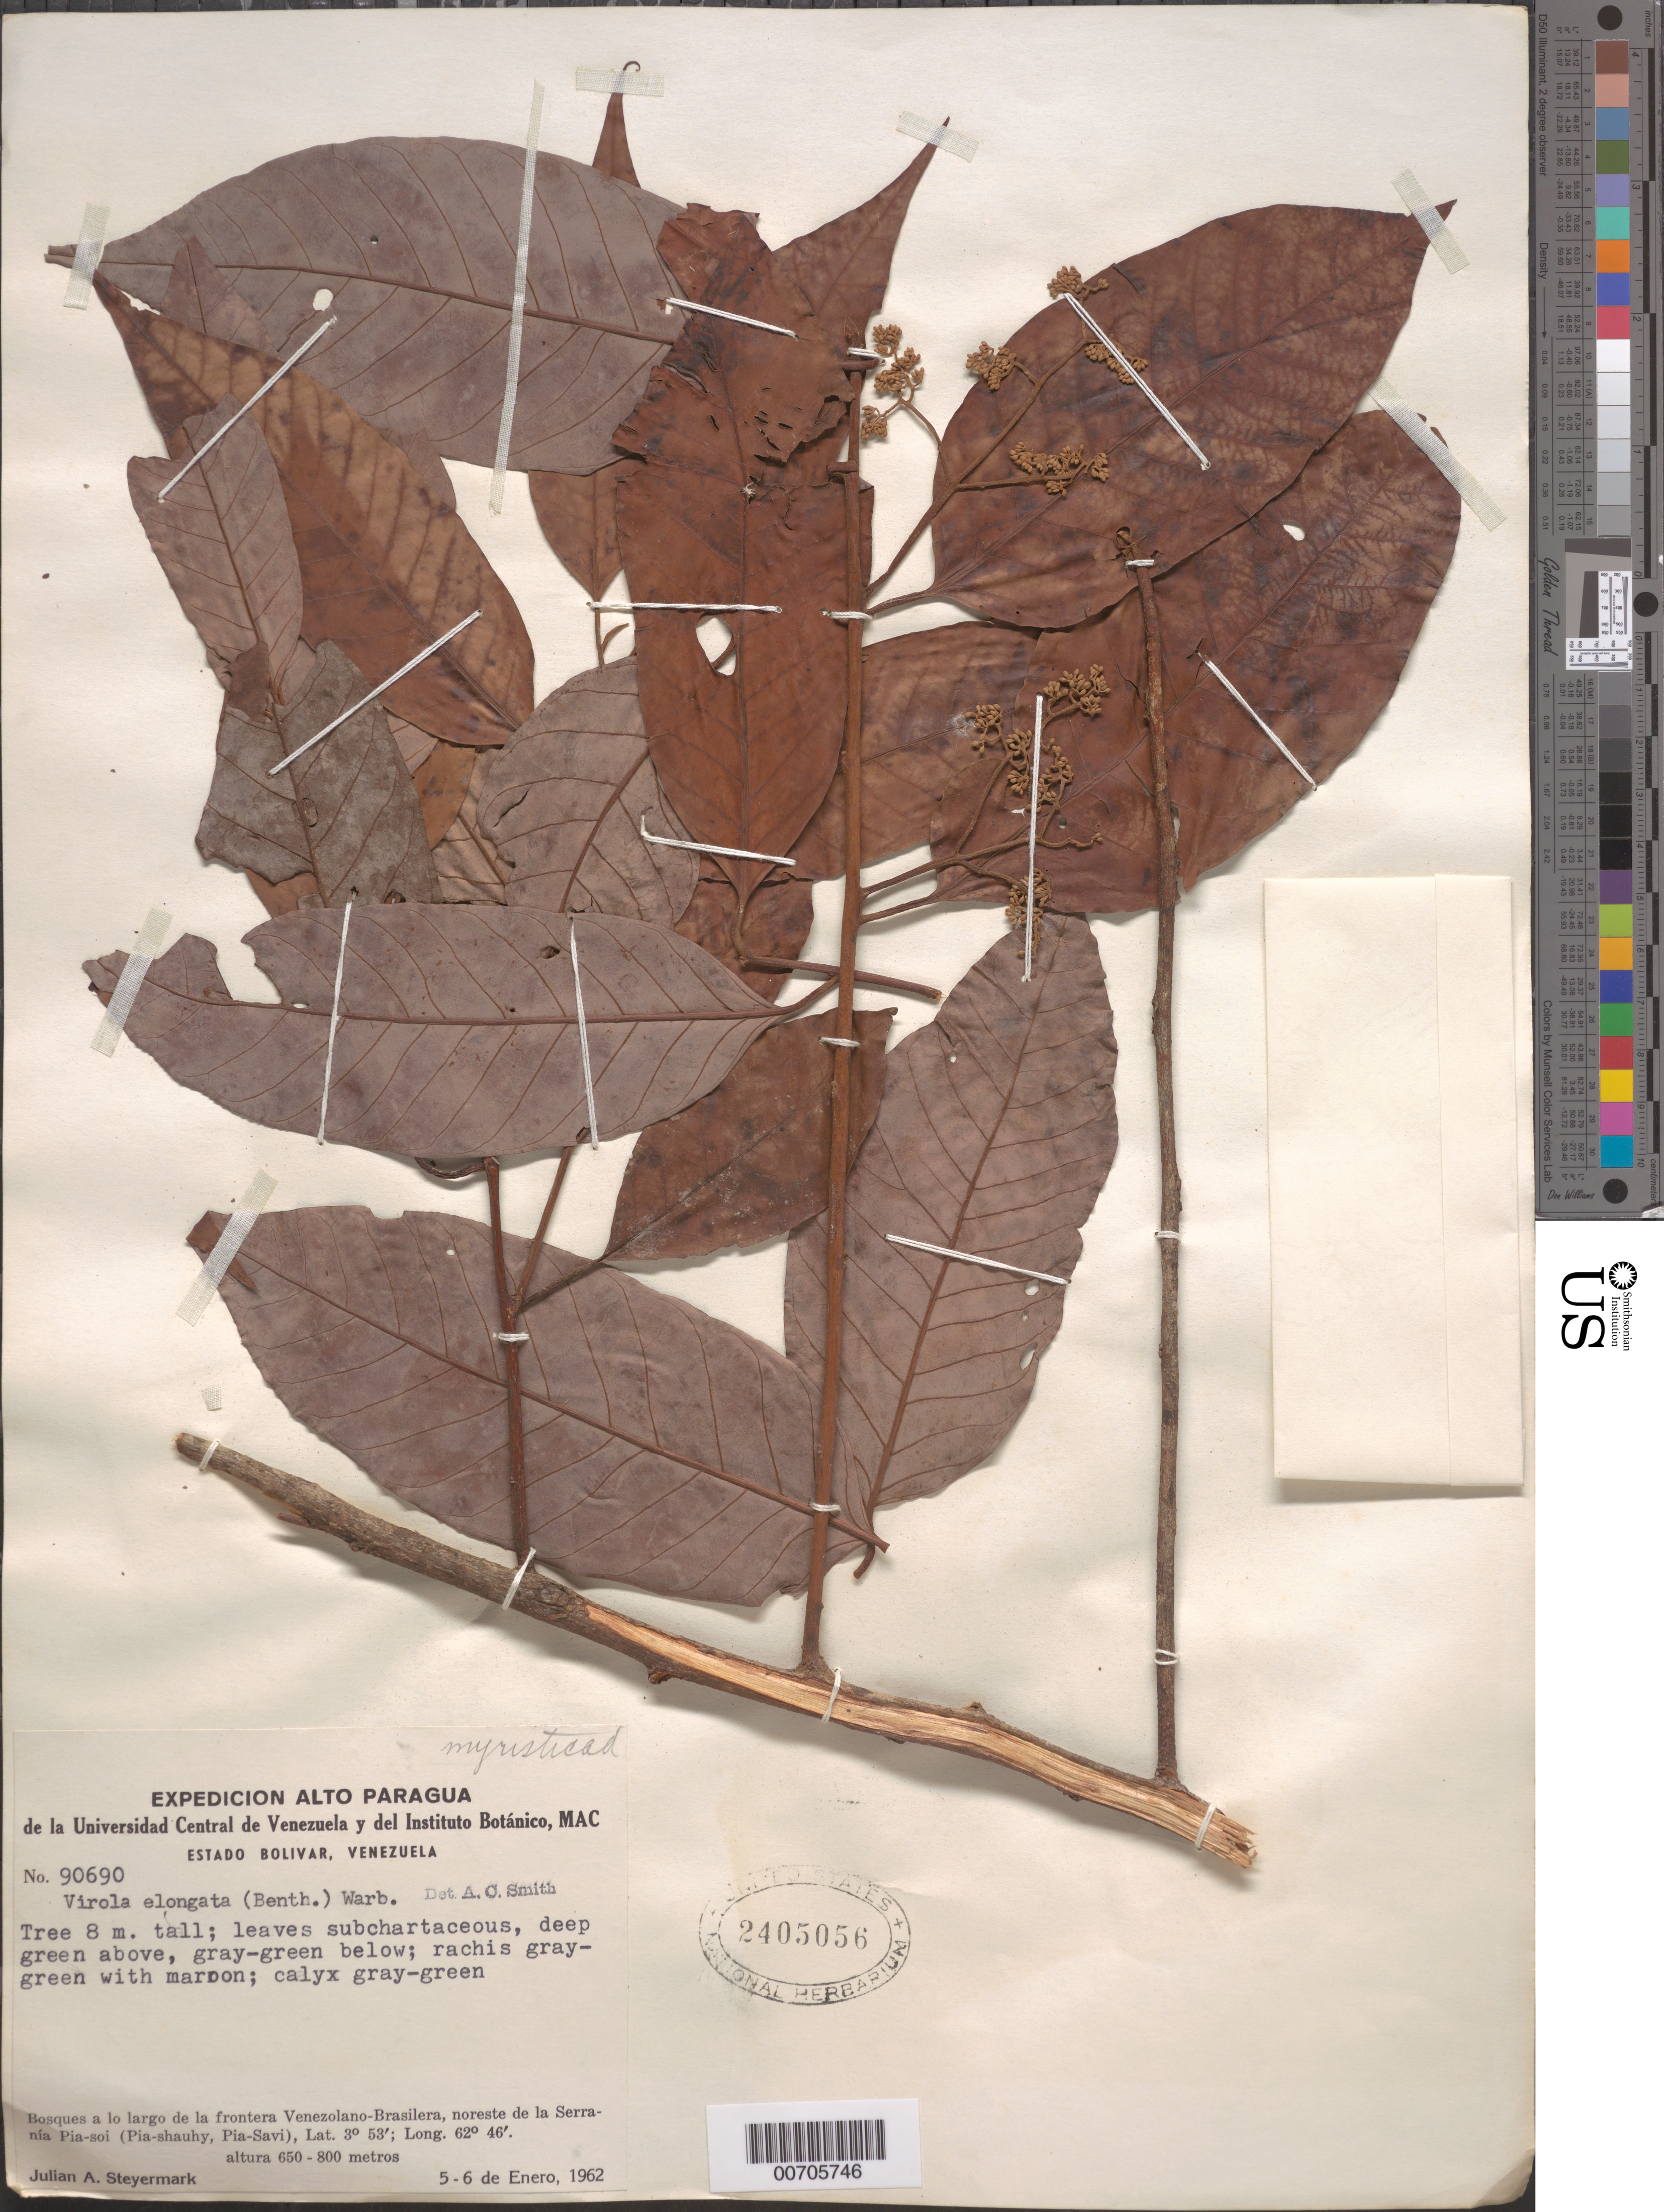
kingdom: Plantae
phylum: Tracheophyta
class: Magnoliopsida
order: Magnoliales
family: Myristicaceae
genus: Virola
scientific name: Virola elongata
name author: (Benth.) Warb.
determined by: Smith, A. C.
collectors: J. Steyermark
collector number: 90690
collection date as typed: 5-Jan-62 to 6-Jan-62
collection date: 1962-01-05/1962-01-06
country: Venezuela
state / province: Bolívar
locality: Serranía Pia-soi, NE of; on Venezuela-Brazil border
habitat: Bosques a lo largo de la frontera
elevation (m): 650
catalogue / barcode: US 2405056